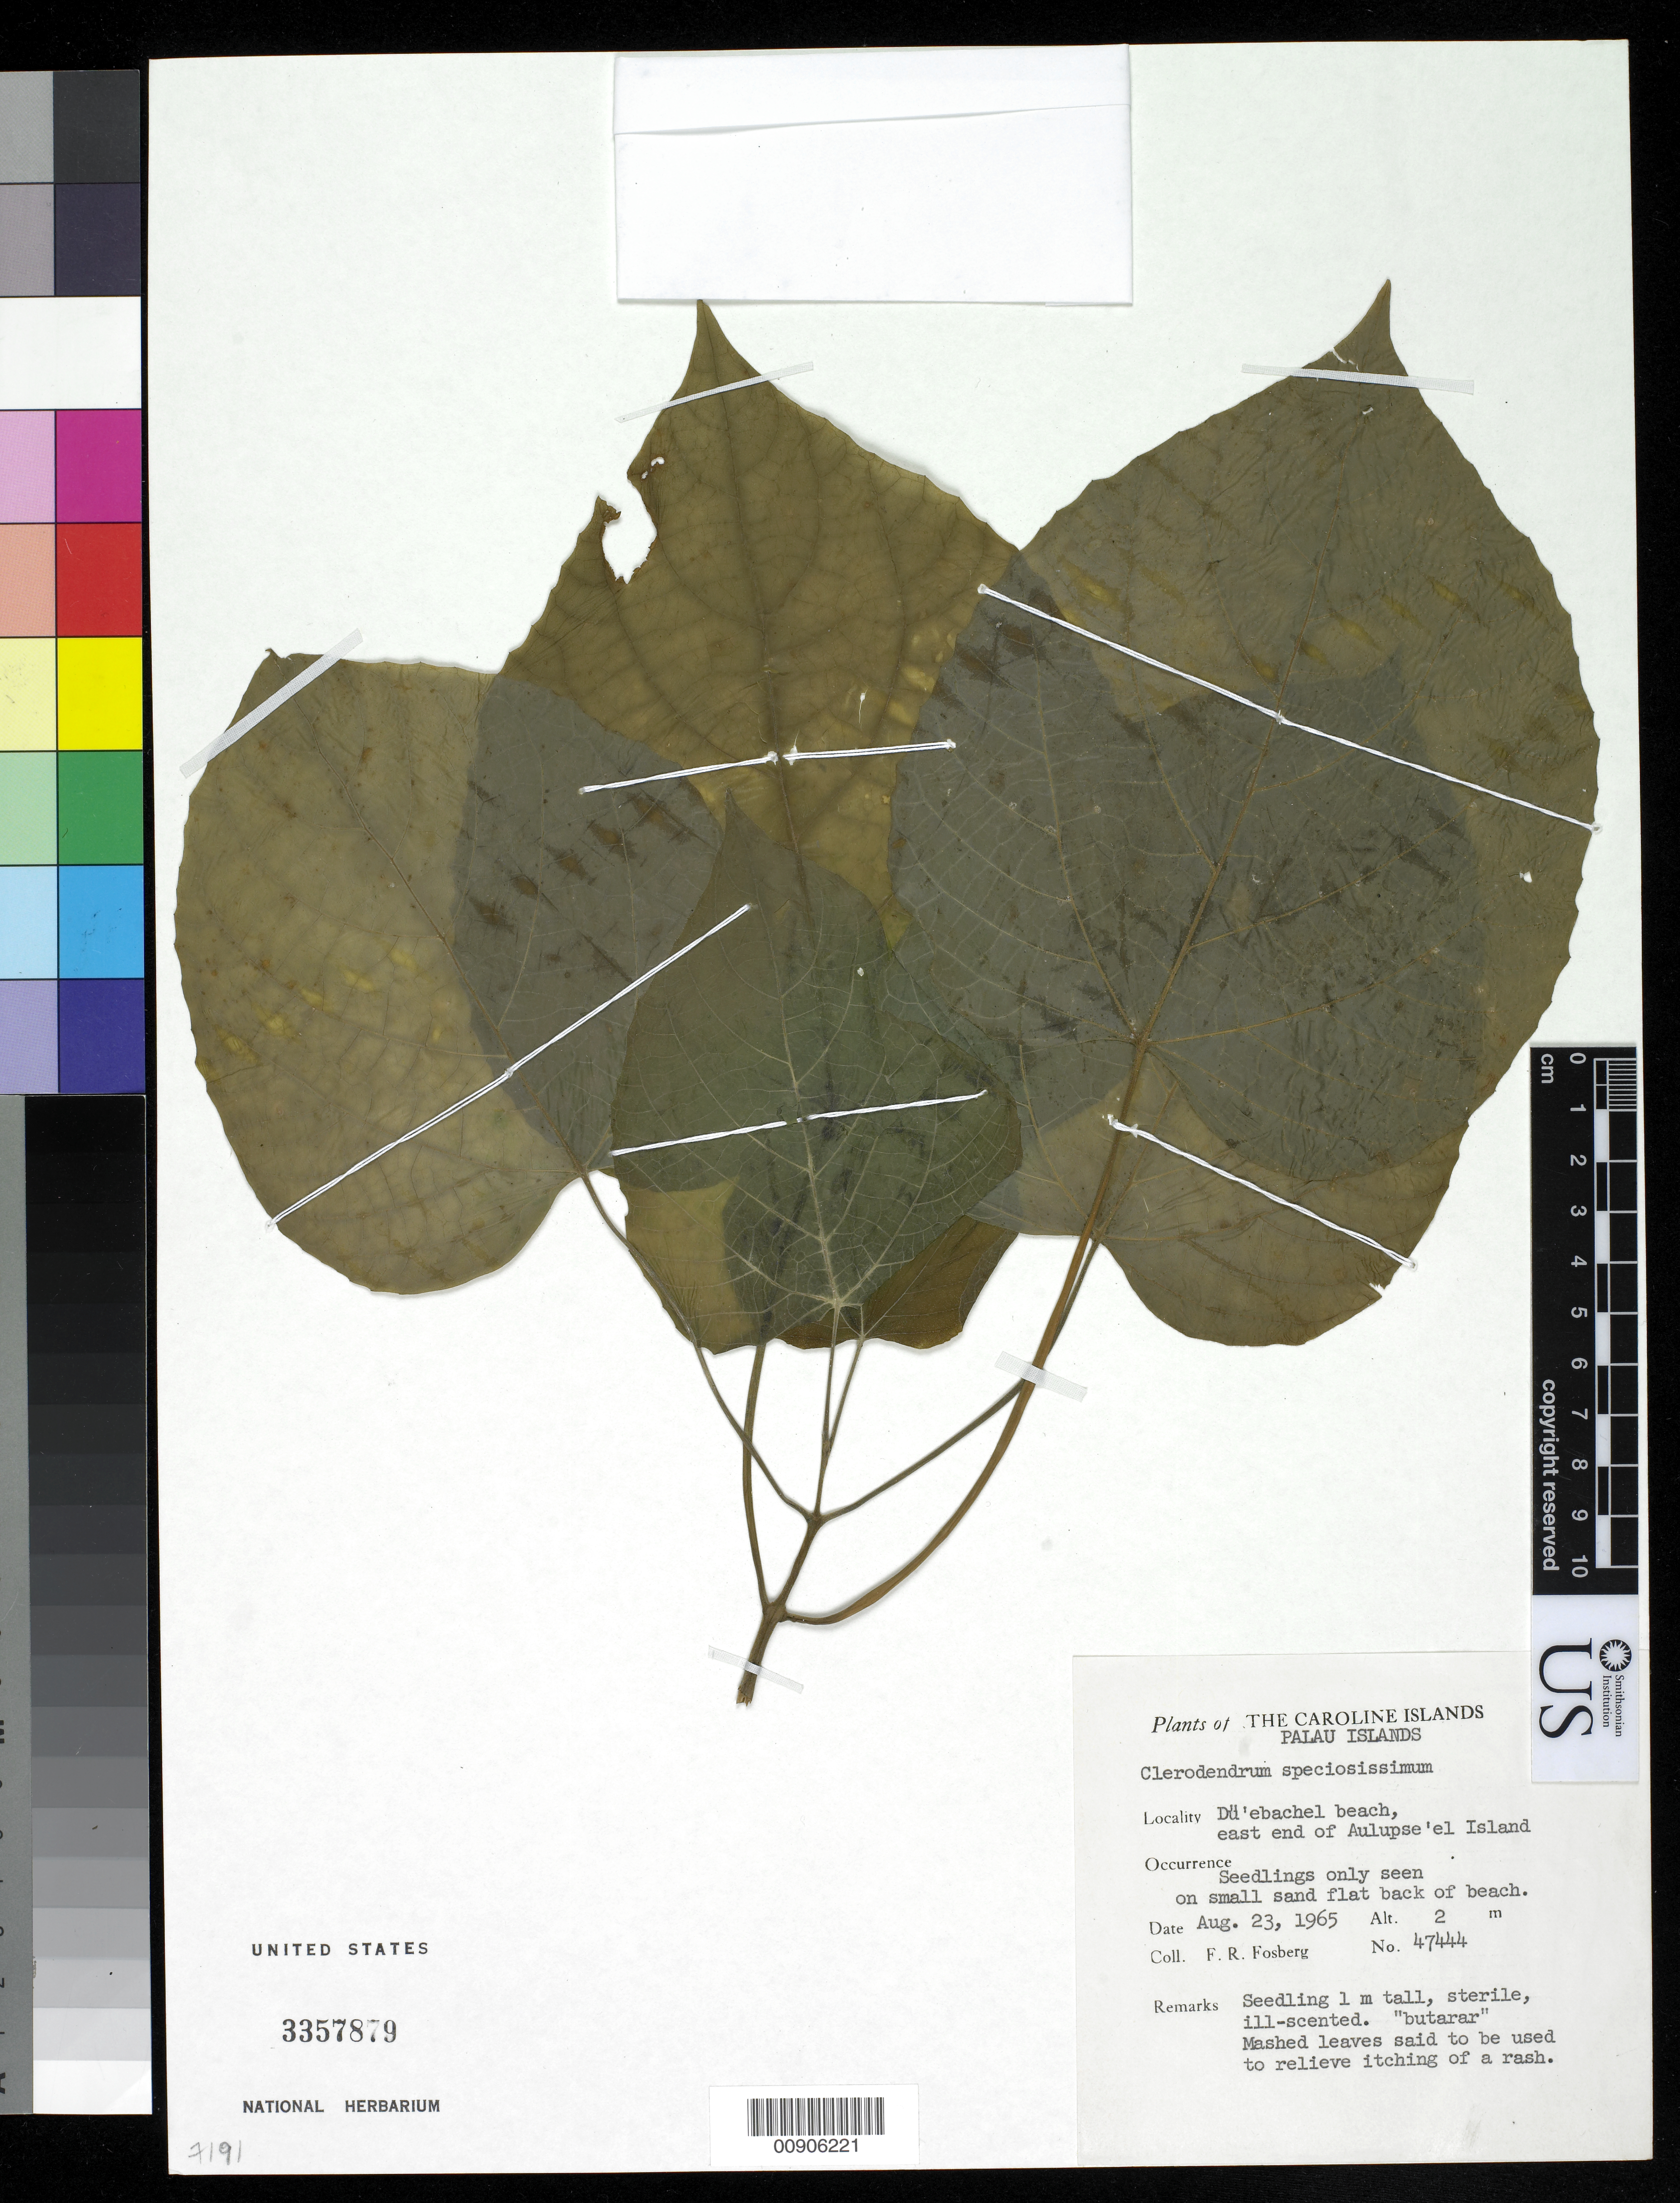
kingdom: Plantae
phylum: Tracheophyta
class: Magnoliopsida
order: Lamiales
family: Lamiaceae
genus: Clerodendrum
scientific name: Clerodendrum speciosissimum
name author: Drapiez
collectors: F. R. Fosberg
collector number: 47444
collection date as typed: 23 Aug 1965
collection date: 1965-08-23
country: Palau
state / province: Koror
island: Ulebsechel [Aulupse'el]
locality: Ngerebe'ed beach, E end of Aulupse'el Island.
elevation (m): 2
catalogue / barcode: US 3357879